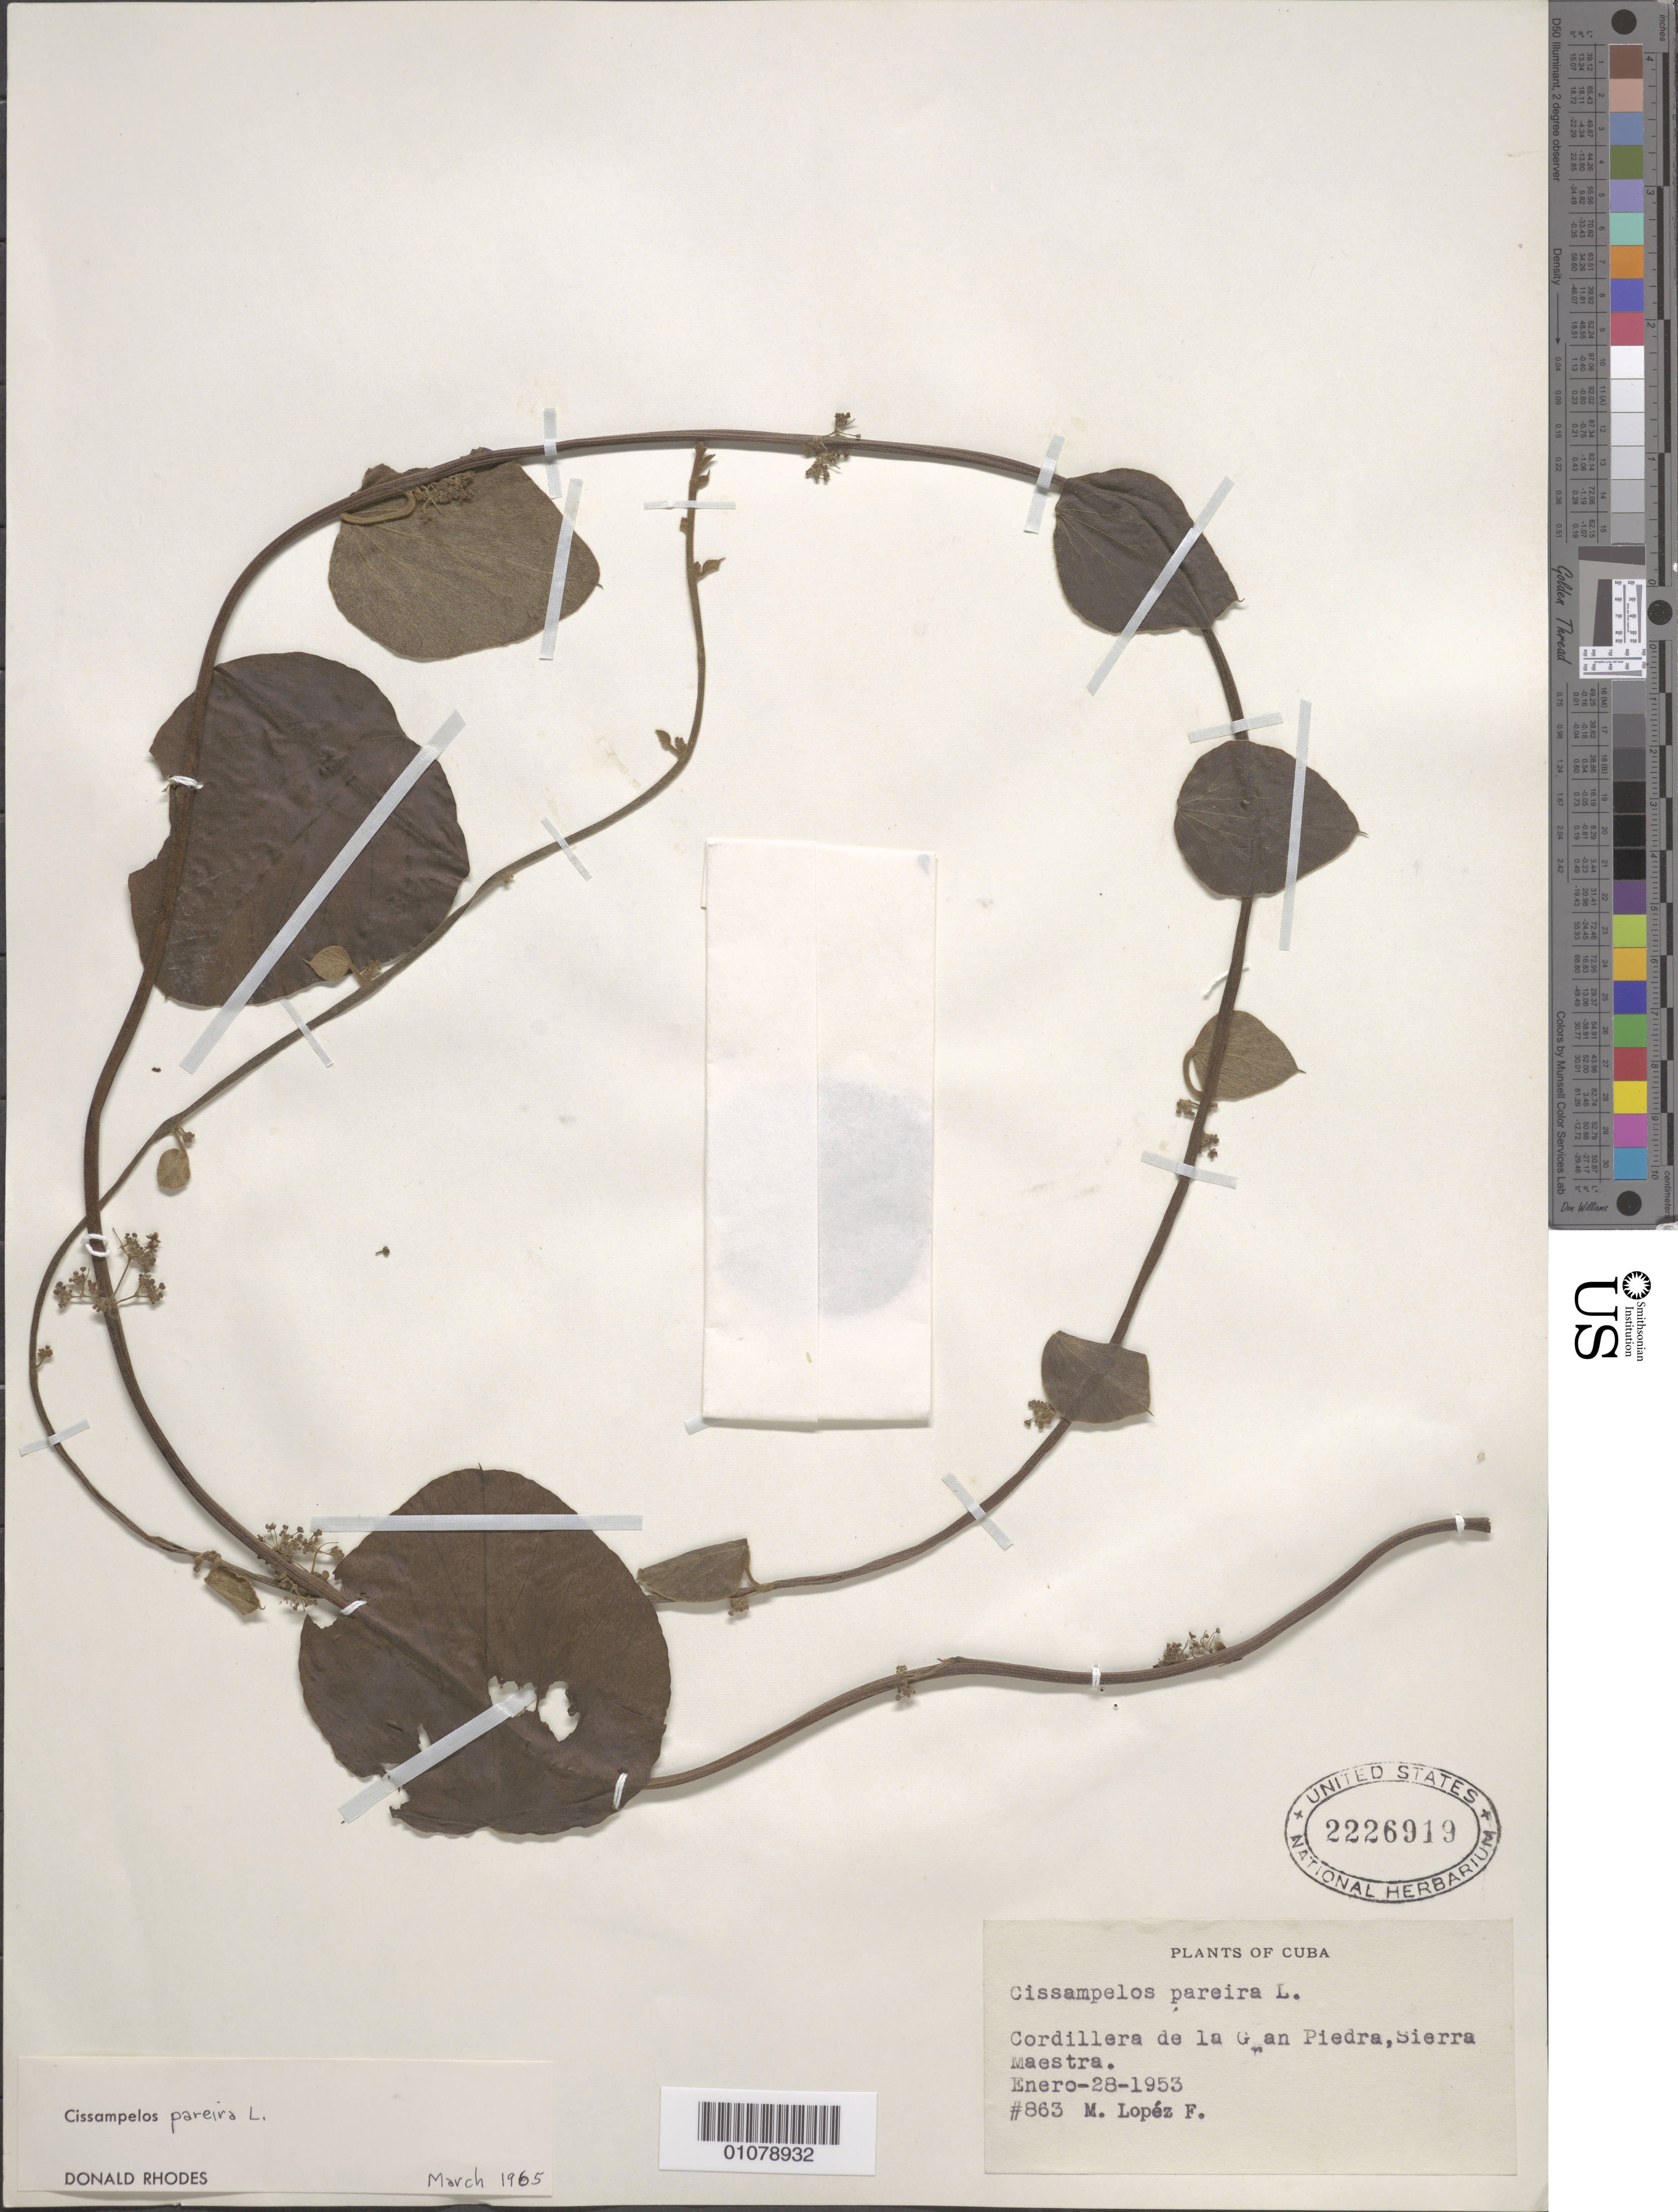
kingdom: Plantae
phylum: Tracheophyta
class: Magnoliopsida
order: Ranunculales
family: Menispermaceae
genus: Cissampelos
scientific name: Cissampelos pareira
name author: L.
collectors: M. López Figueiras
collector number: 863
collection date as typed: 28 Jan 1953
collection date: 1953-01-28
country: Cuba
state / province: Sancti Spiritus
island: Cuba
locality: Sierra Maerstra, Cordillera de la Gran Piedra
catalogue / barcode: US 2226919